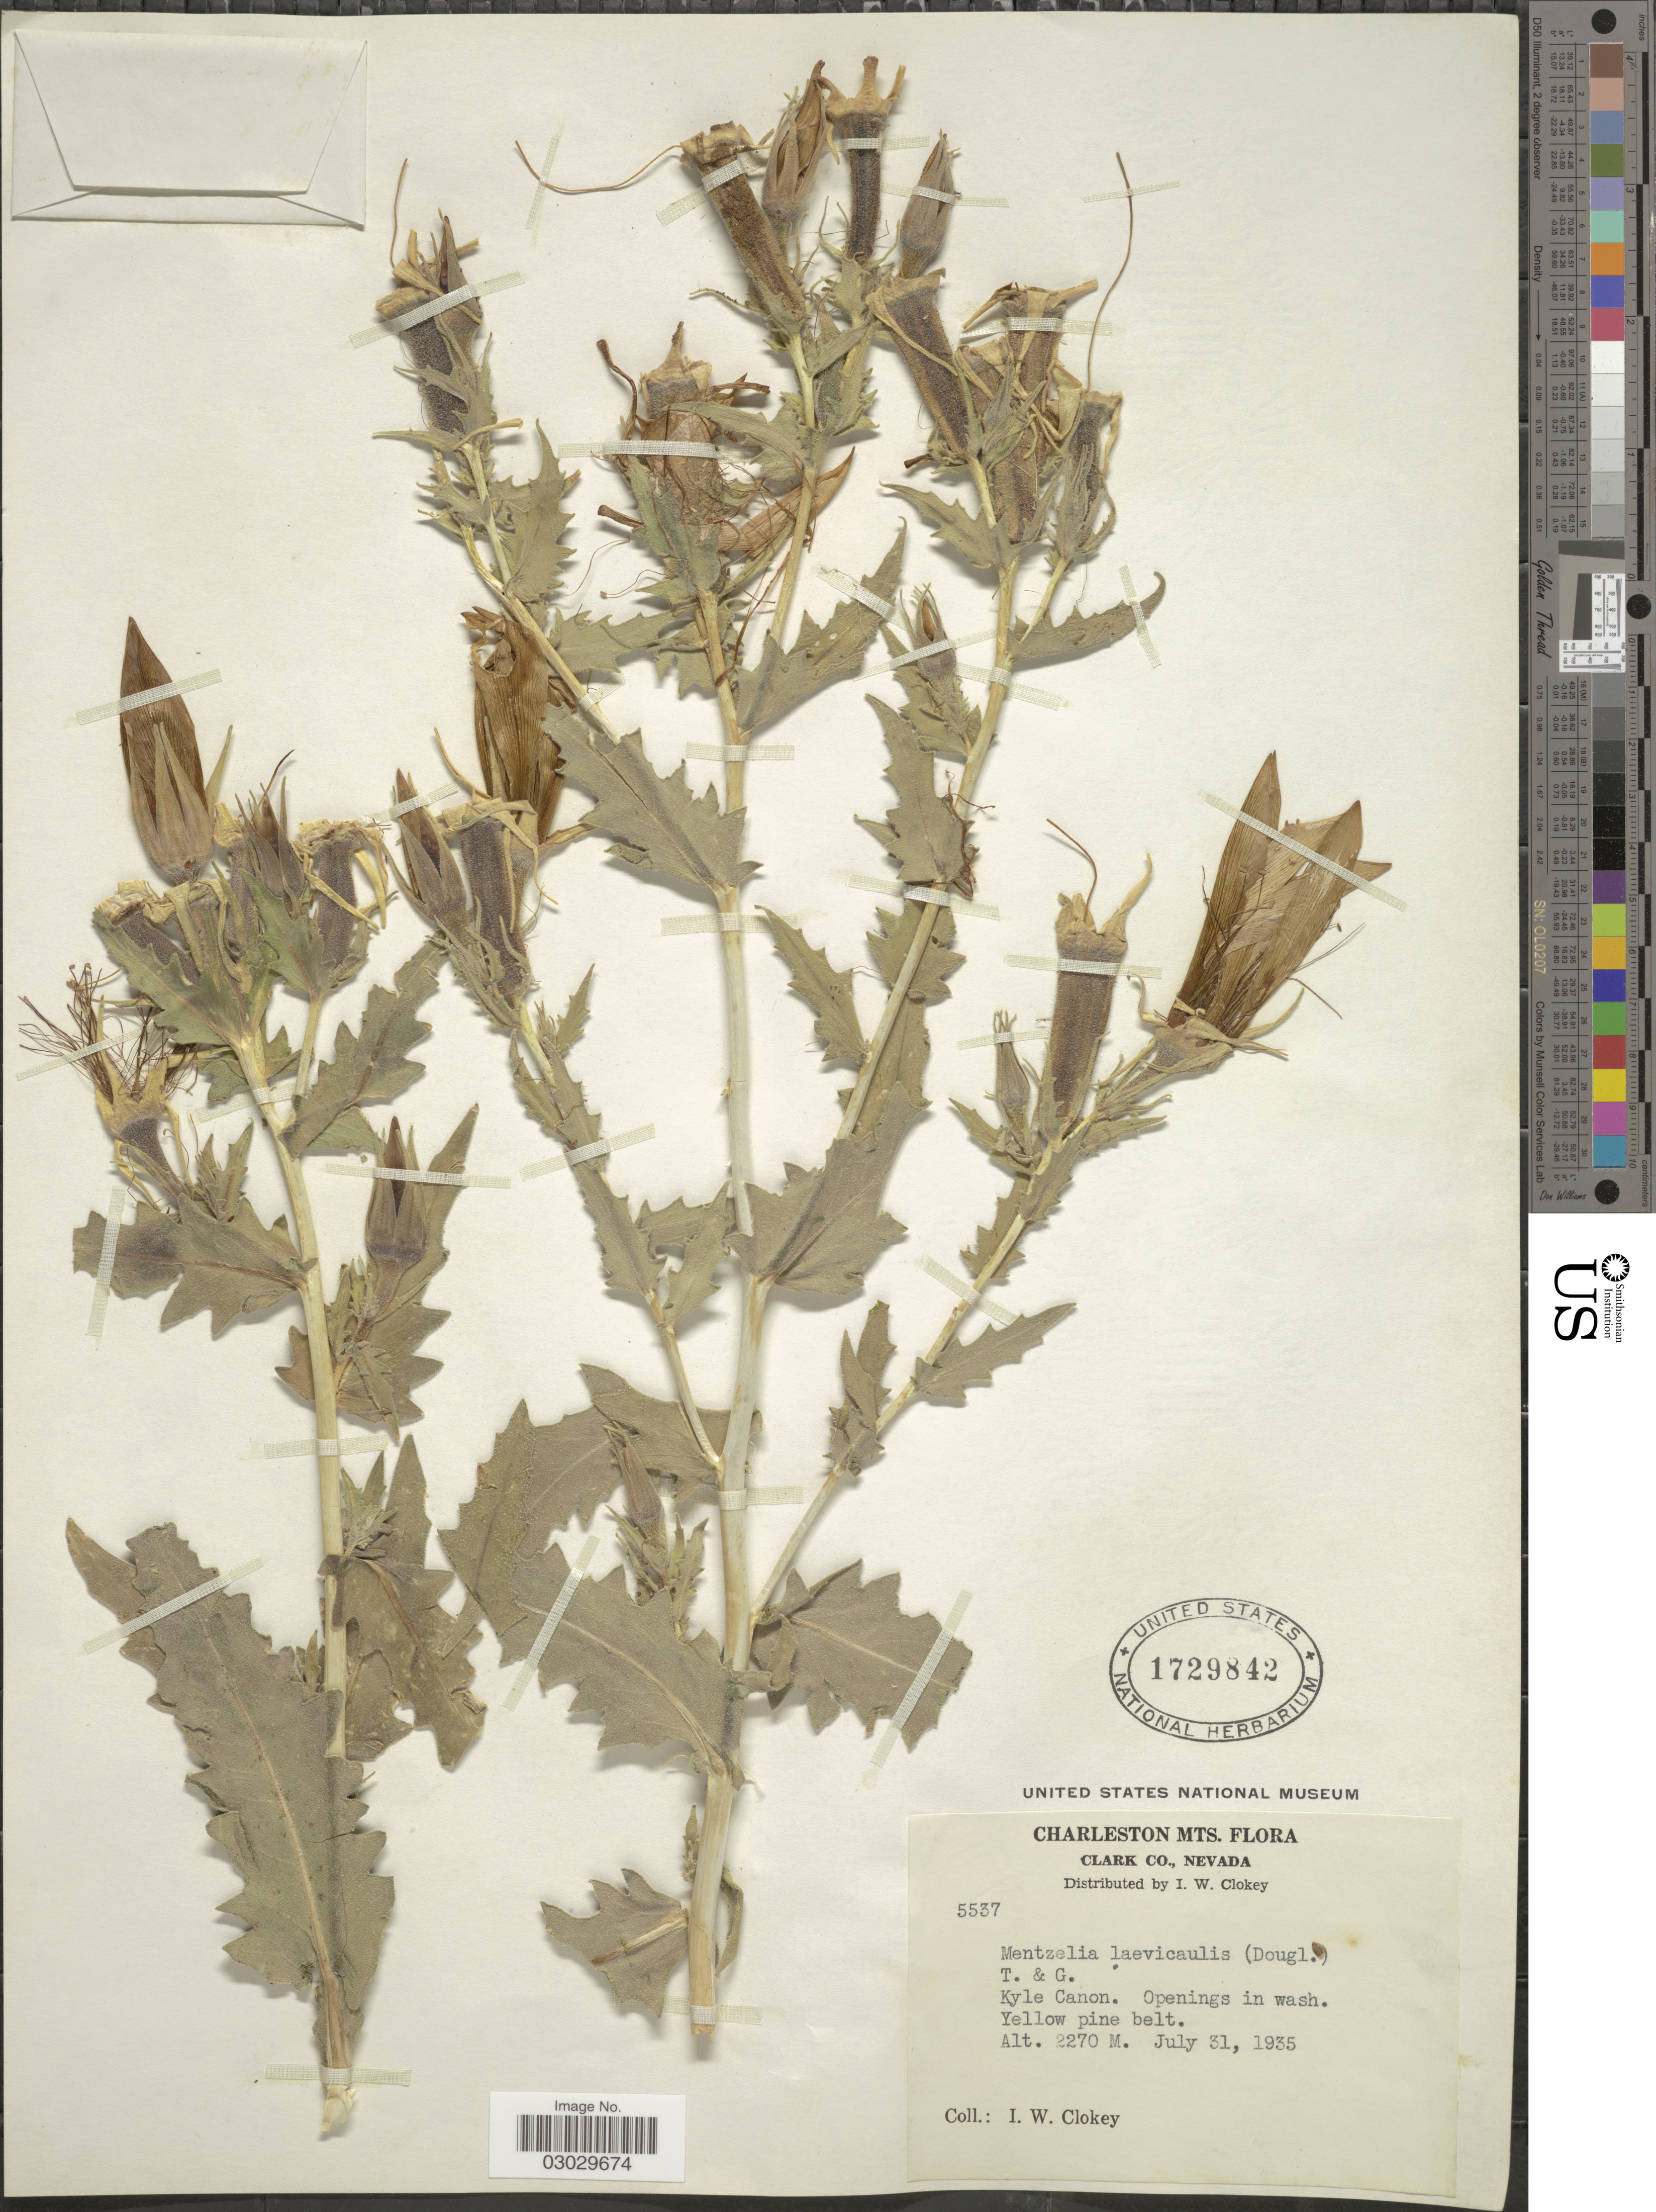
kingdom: Plantae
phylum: Tracheophyta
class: Magnoliopsida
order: Cornales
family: Loasaceae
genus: Mentzelia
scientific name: Mentzelia laevicaulis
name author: (Douglas ex Hook.) Torr. & A. Gray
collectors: I. W. Clokey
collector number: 5537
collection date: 1935-07-31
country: United States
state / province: Nevada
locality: Charleston Mts. Clark Co. Kyle Canon.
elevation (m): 2270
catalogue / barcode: US 1729842